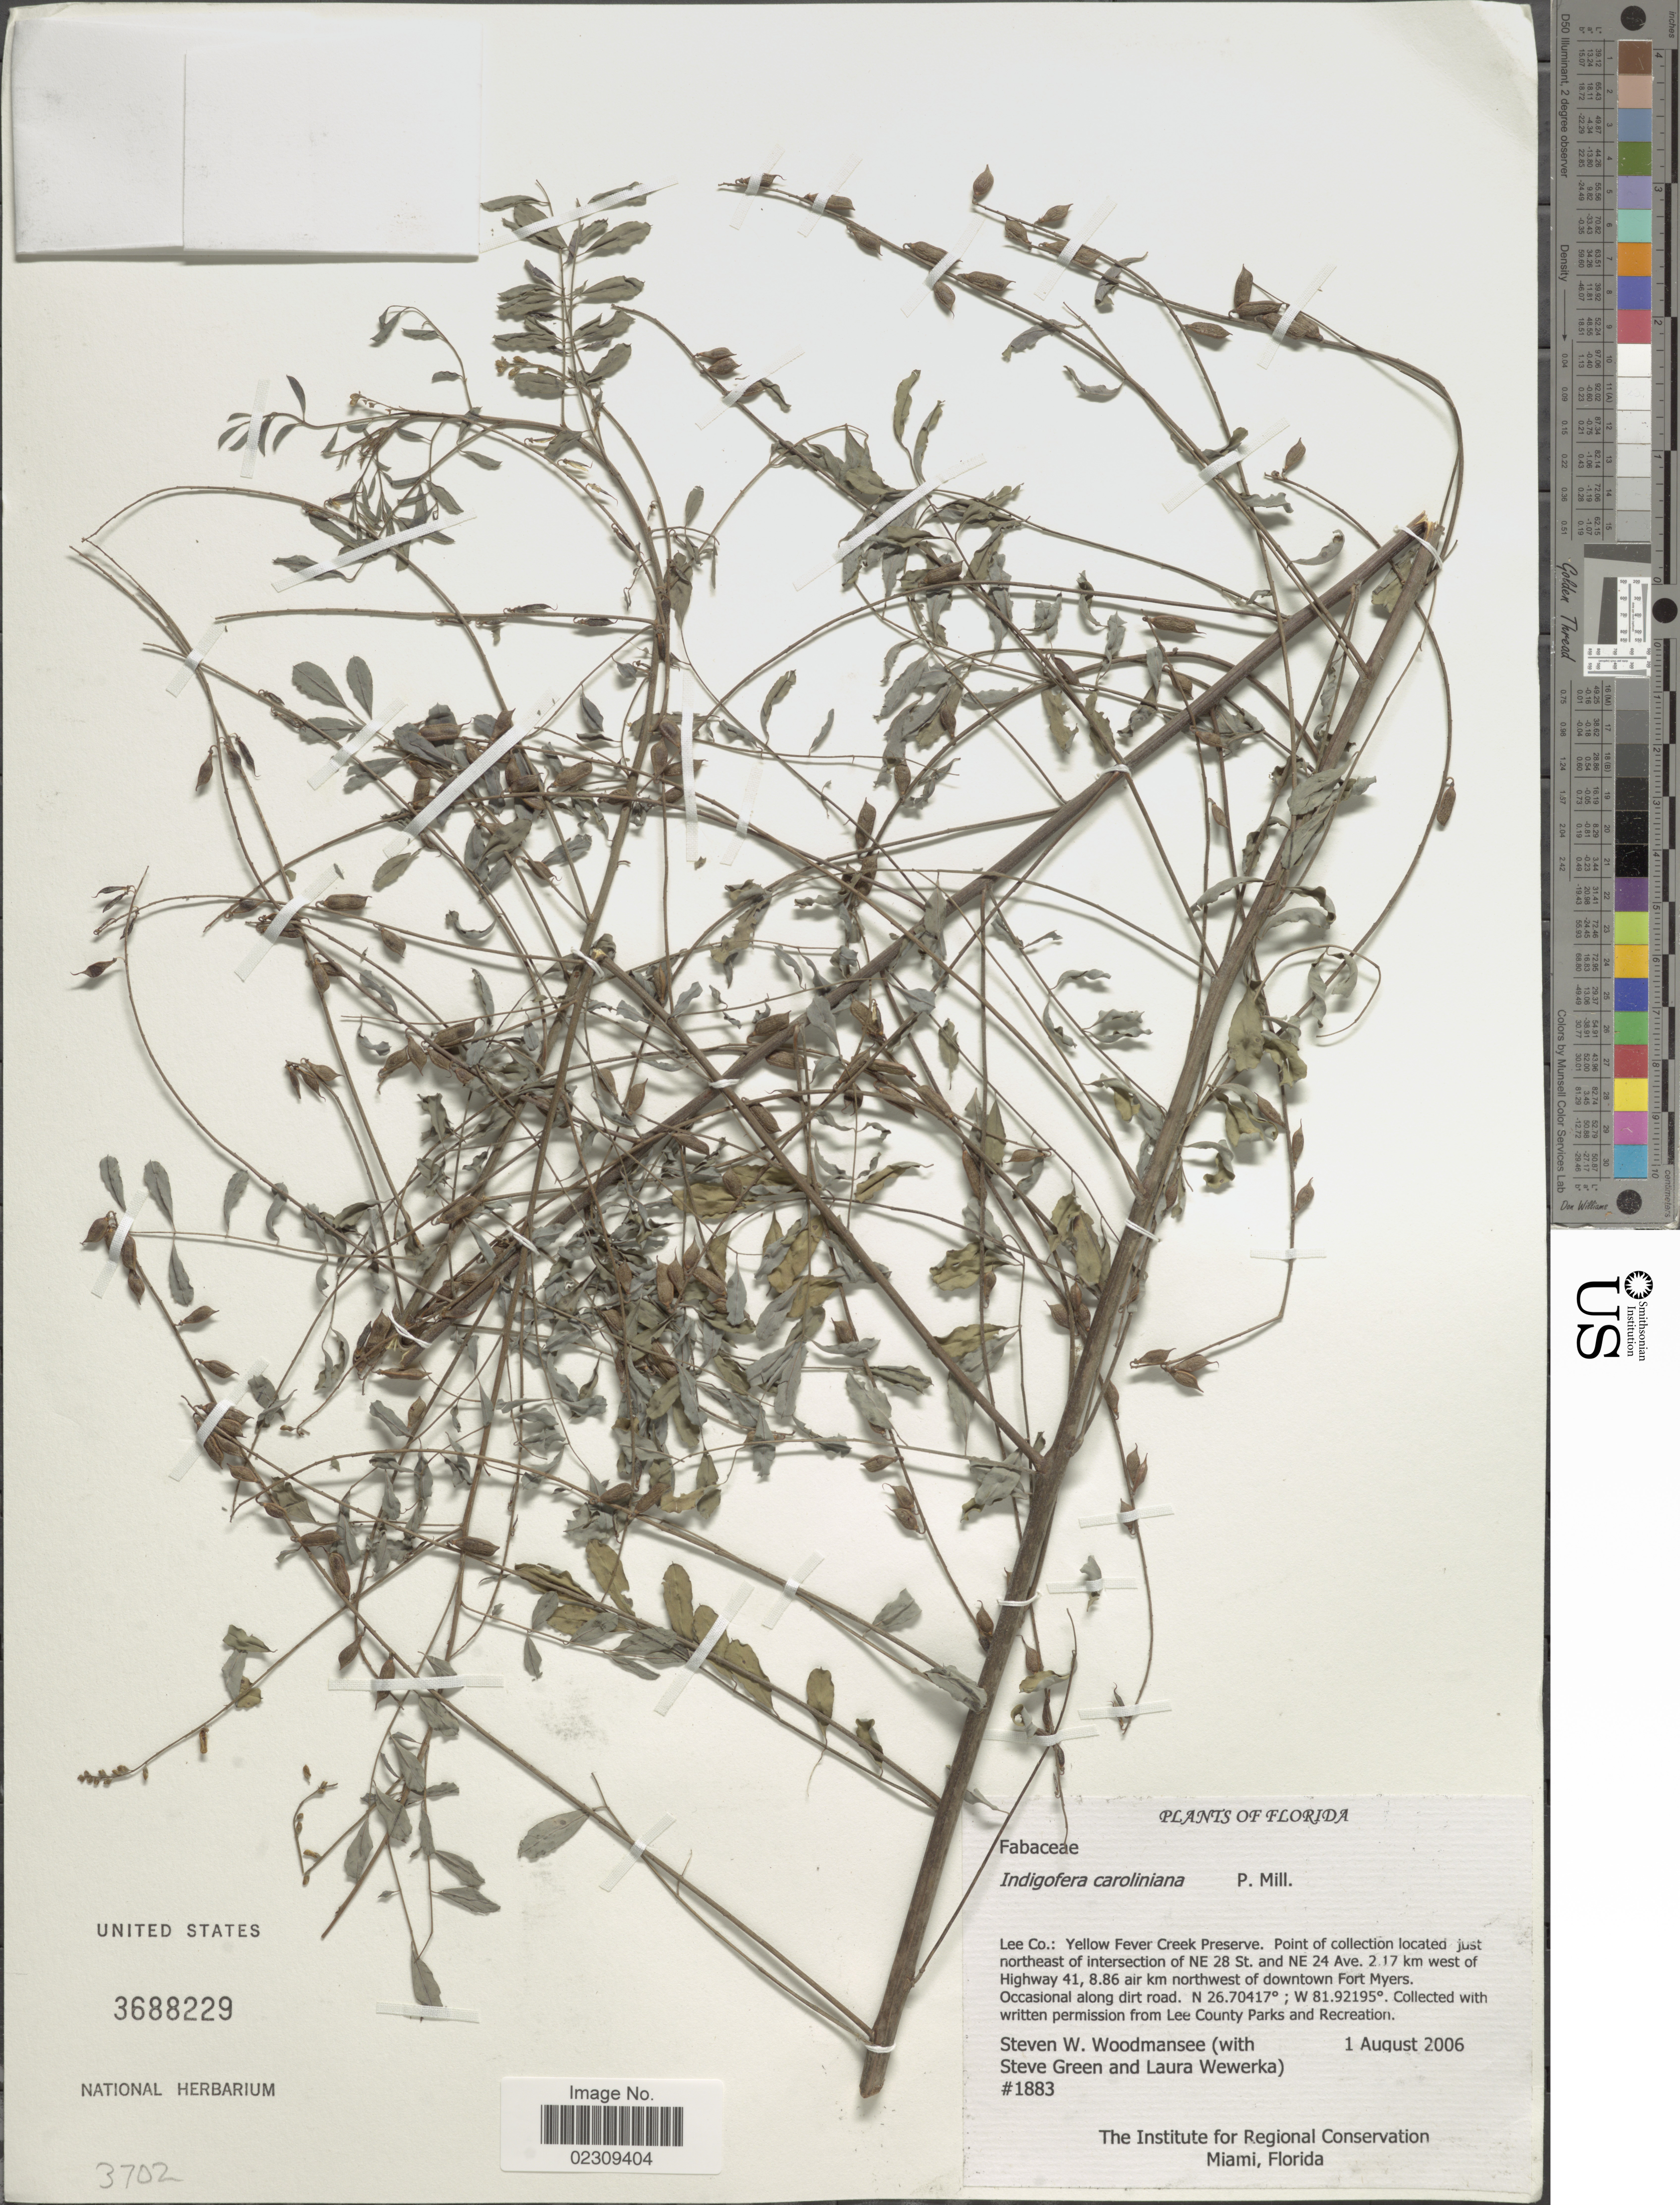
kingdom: Plantae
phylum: Tracheophyta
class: Magnoliopsida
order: Fabales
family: Fabaceae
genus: Indigofera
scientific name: Indigofera caroliniana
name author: Mill.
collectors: S. Woodmansee, S. Green & L. Wewerka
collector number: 1883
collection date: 2006-08-01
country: United States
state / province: Florida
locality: Lee Co., Yellow Fever Creek Preserve, northeast of intersection of NE 28 St. and NE 24 Ave, 2.17 km west of Highway 41, 8.86 air km northwest of downtown Fort Myers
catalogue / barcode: US 3688229